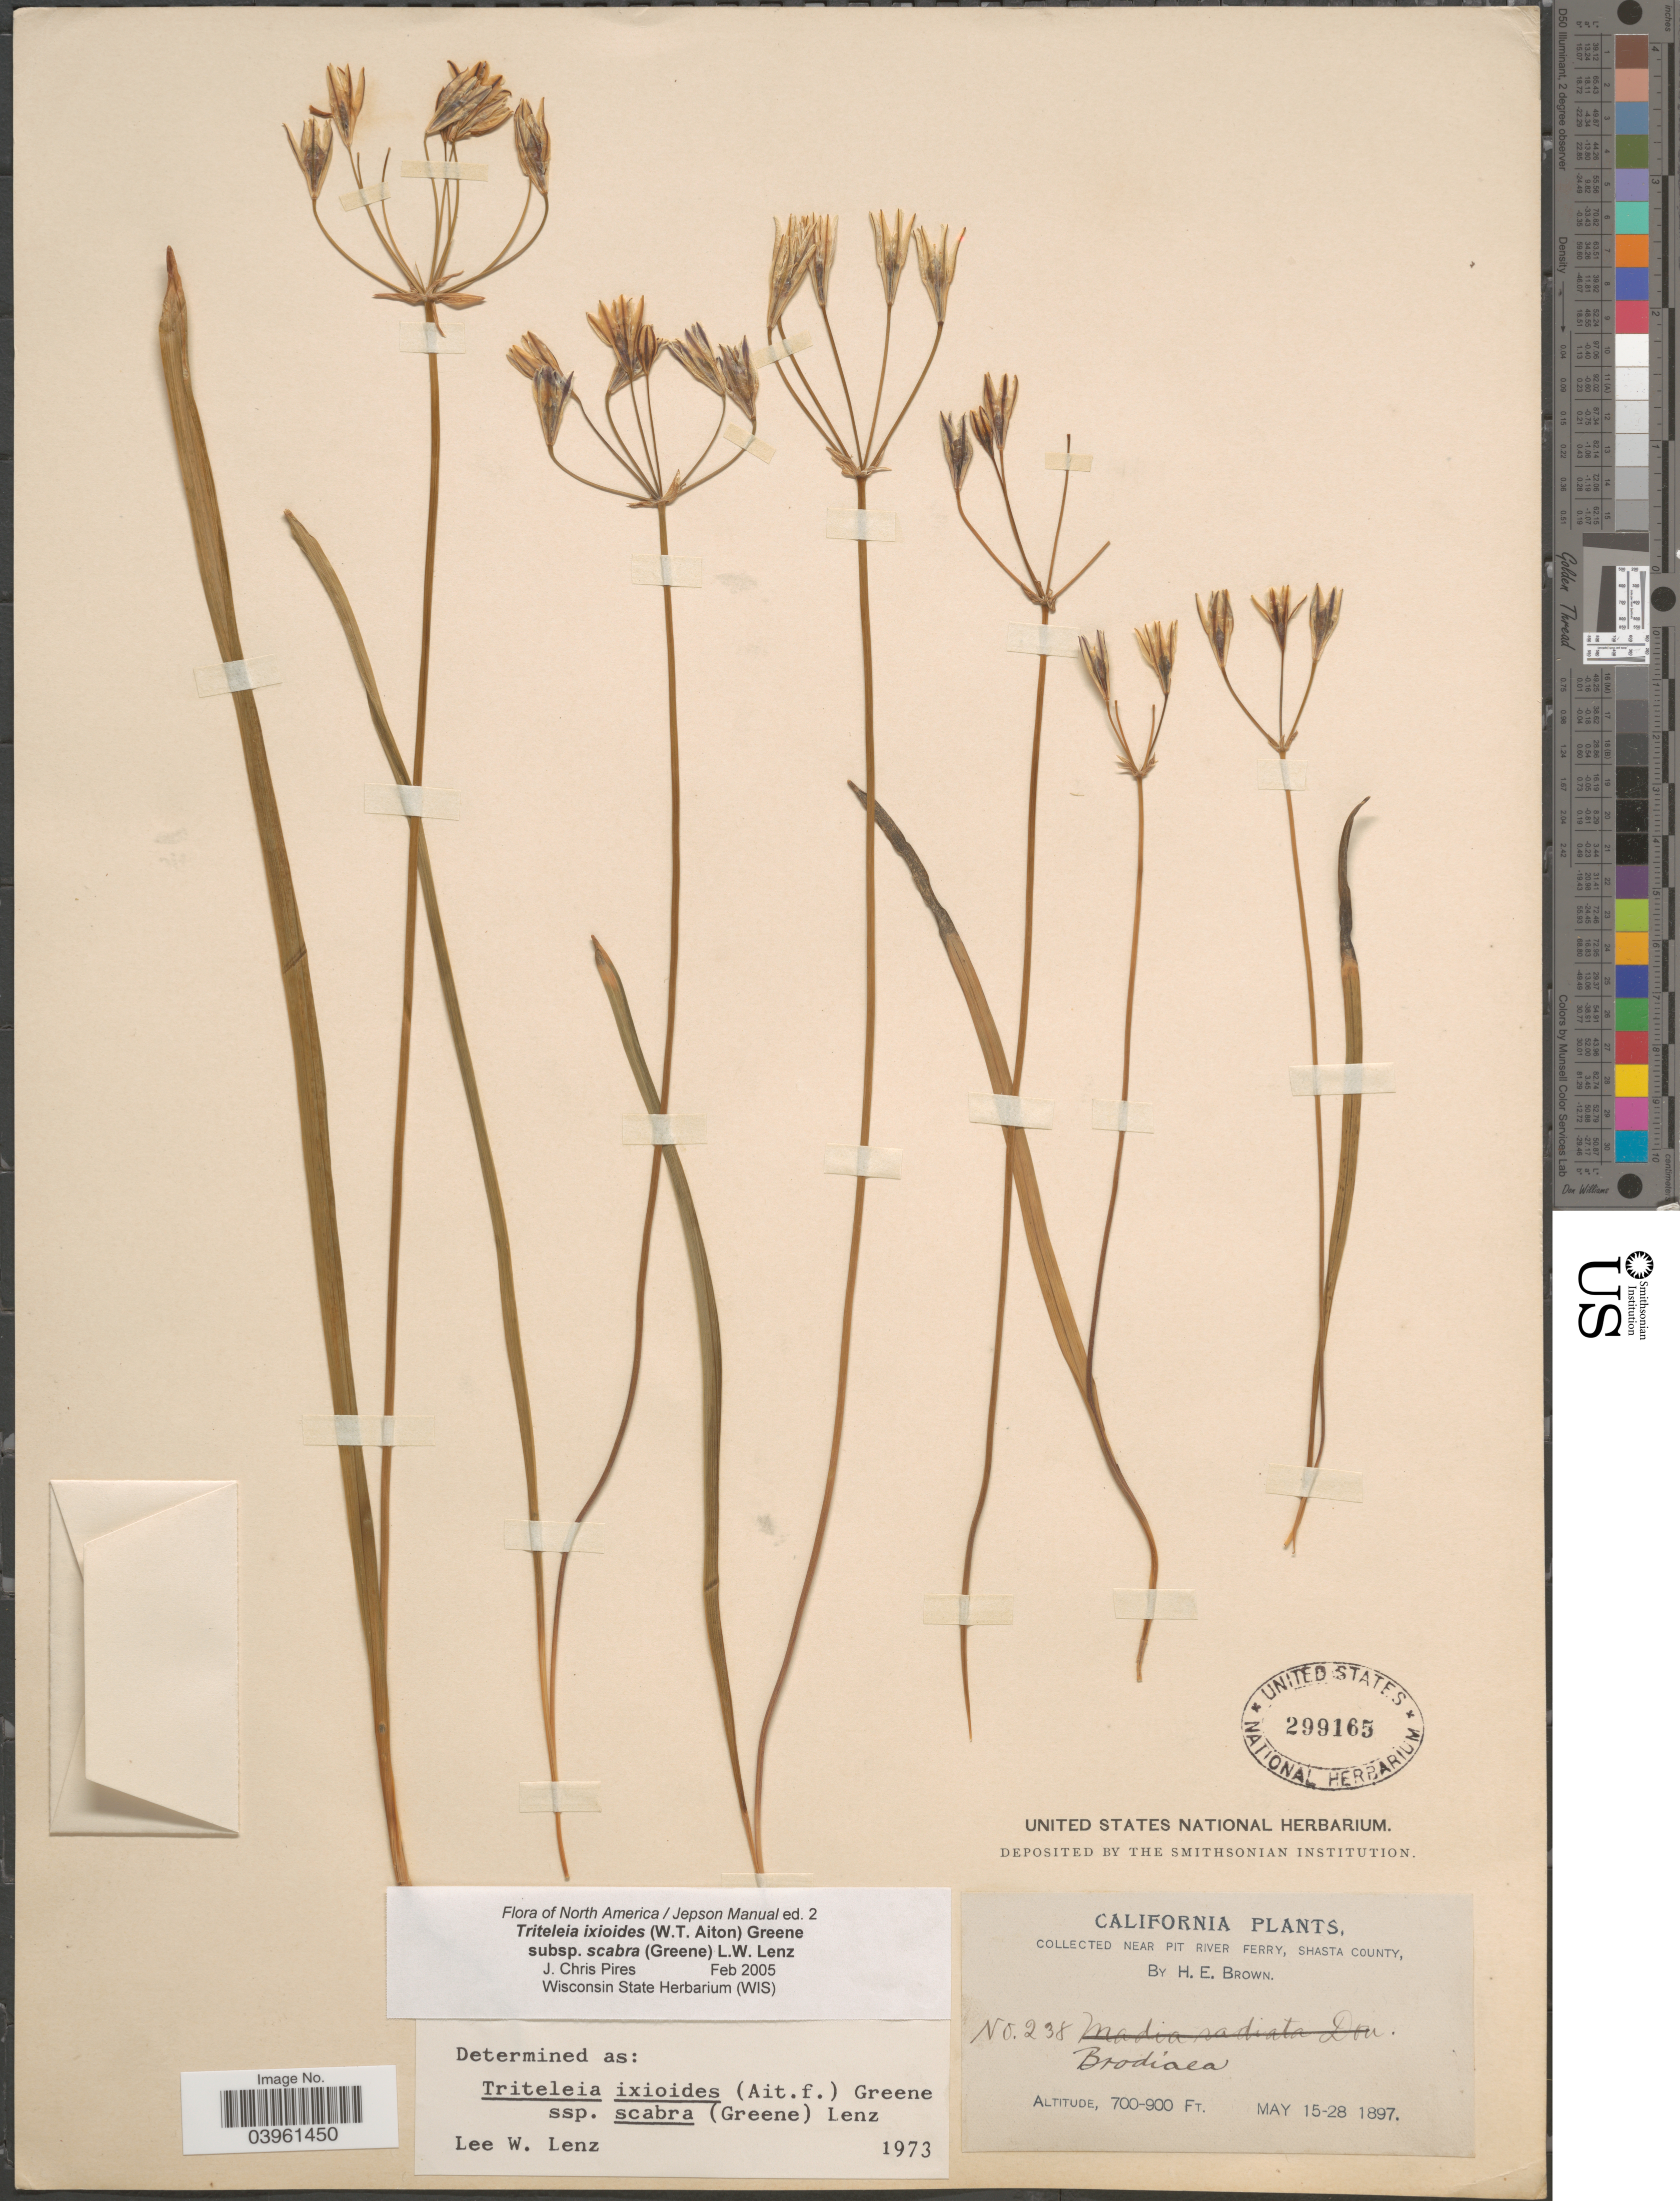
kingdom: Plantae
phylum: Tracheophyta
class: Liliopsida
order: Asparagales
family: Asparagaceae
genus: Triteleia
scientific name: Triteleia ixioides subsp. scabra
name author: (R. Br.) Greene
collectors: H. E. Brown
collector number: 238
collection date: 1897-05-15/1897-05-28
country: United States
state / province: California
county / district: Shasta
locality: Near Pit River Ferry, Shasta County.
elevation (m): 213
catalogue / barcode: US 299165